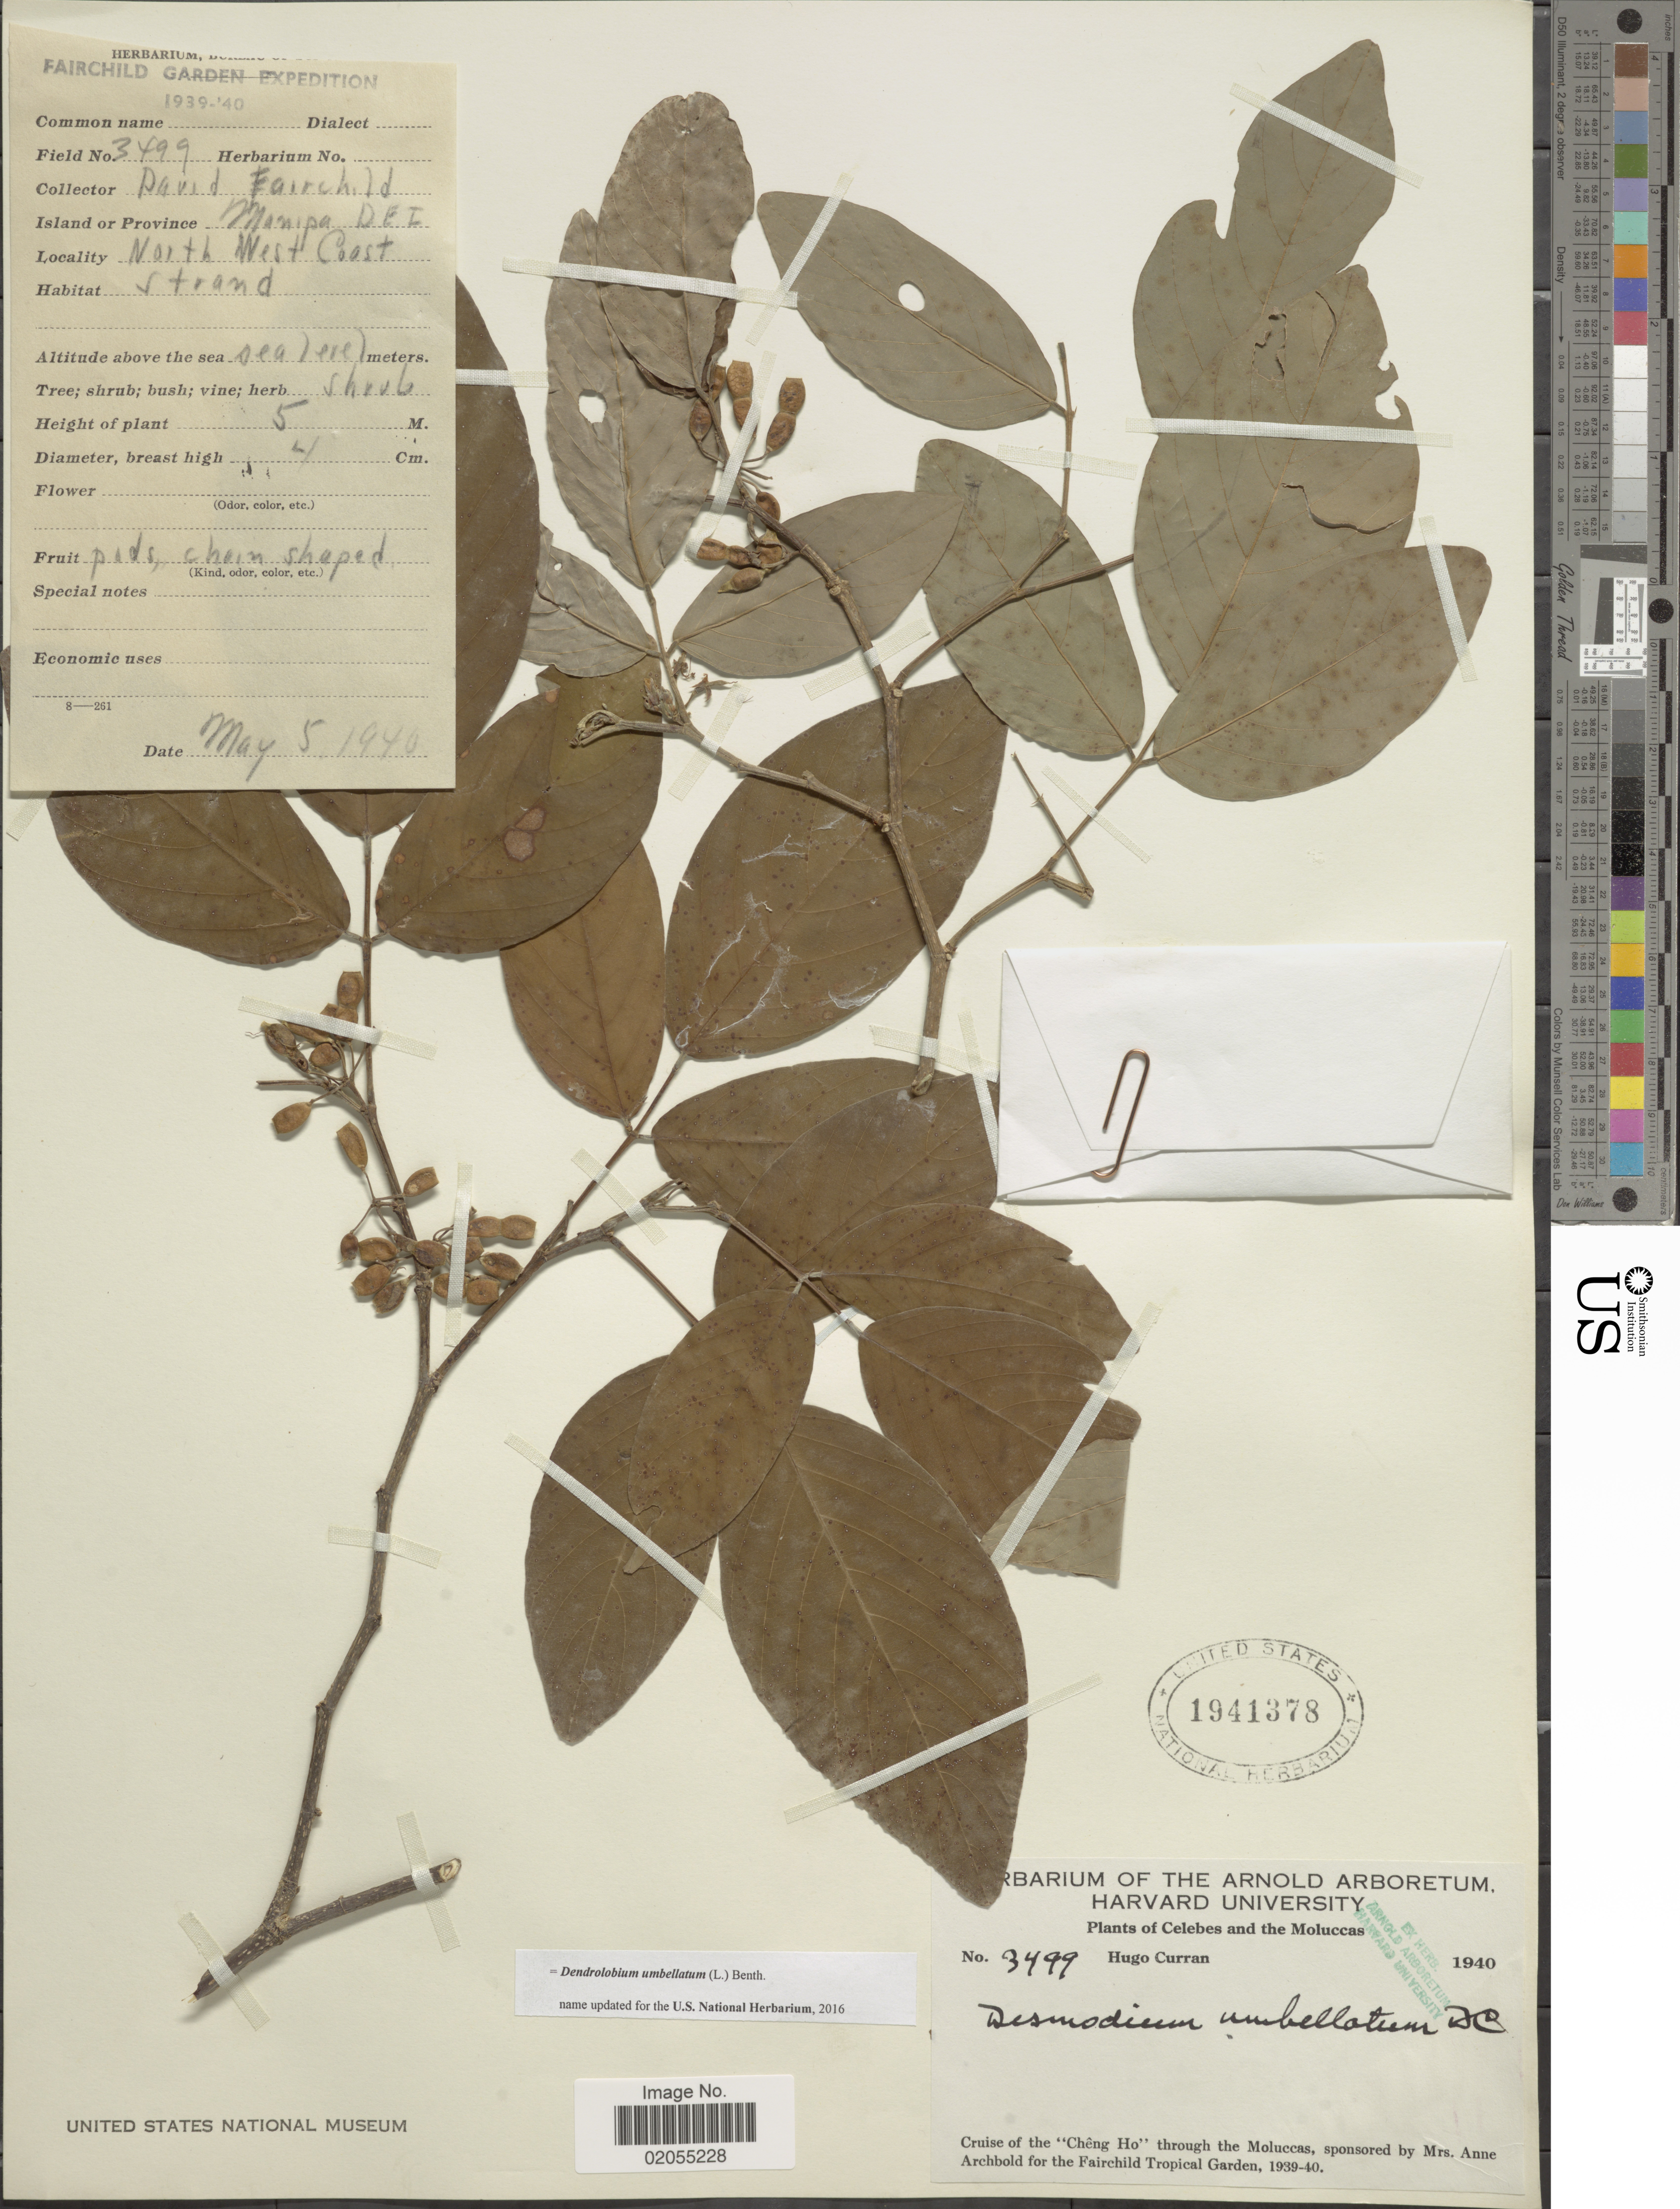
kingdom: Plantae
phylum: Tracheophyta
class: Magnoliopsida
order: Fabales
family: Fabaceae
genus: Dendrolobium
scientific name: Dendrolobium umbellatum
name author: (L.) Benth.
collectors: D. Fairchild & H. Curran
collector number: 3499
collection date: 1940-05-05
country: Indonesia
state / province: Maluku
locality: Celebes and the Moluccas, Manipa DEI, North West Coast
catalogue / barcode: US 1941378